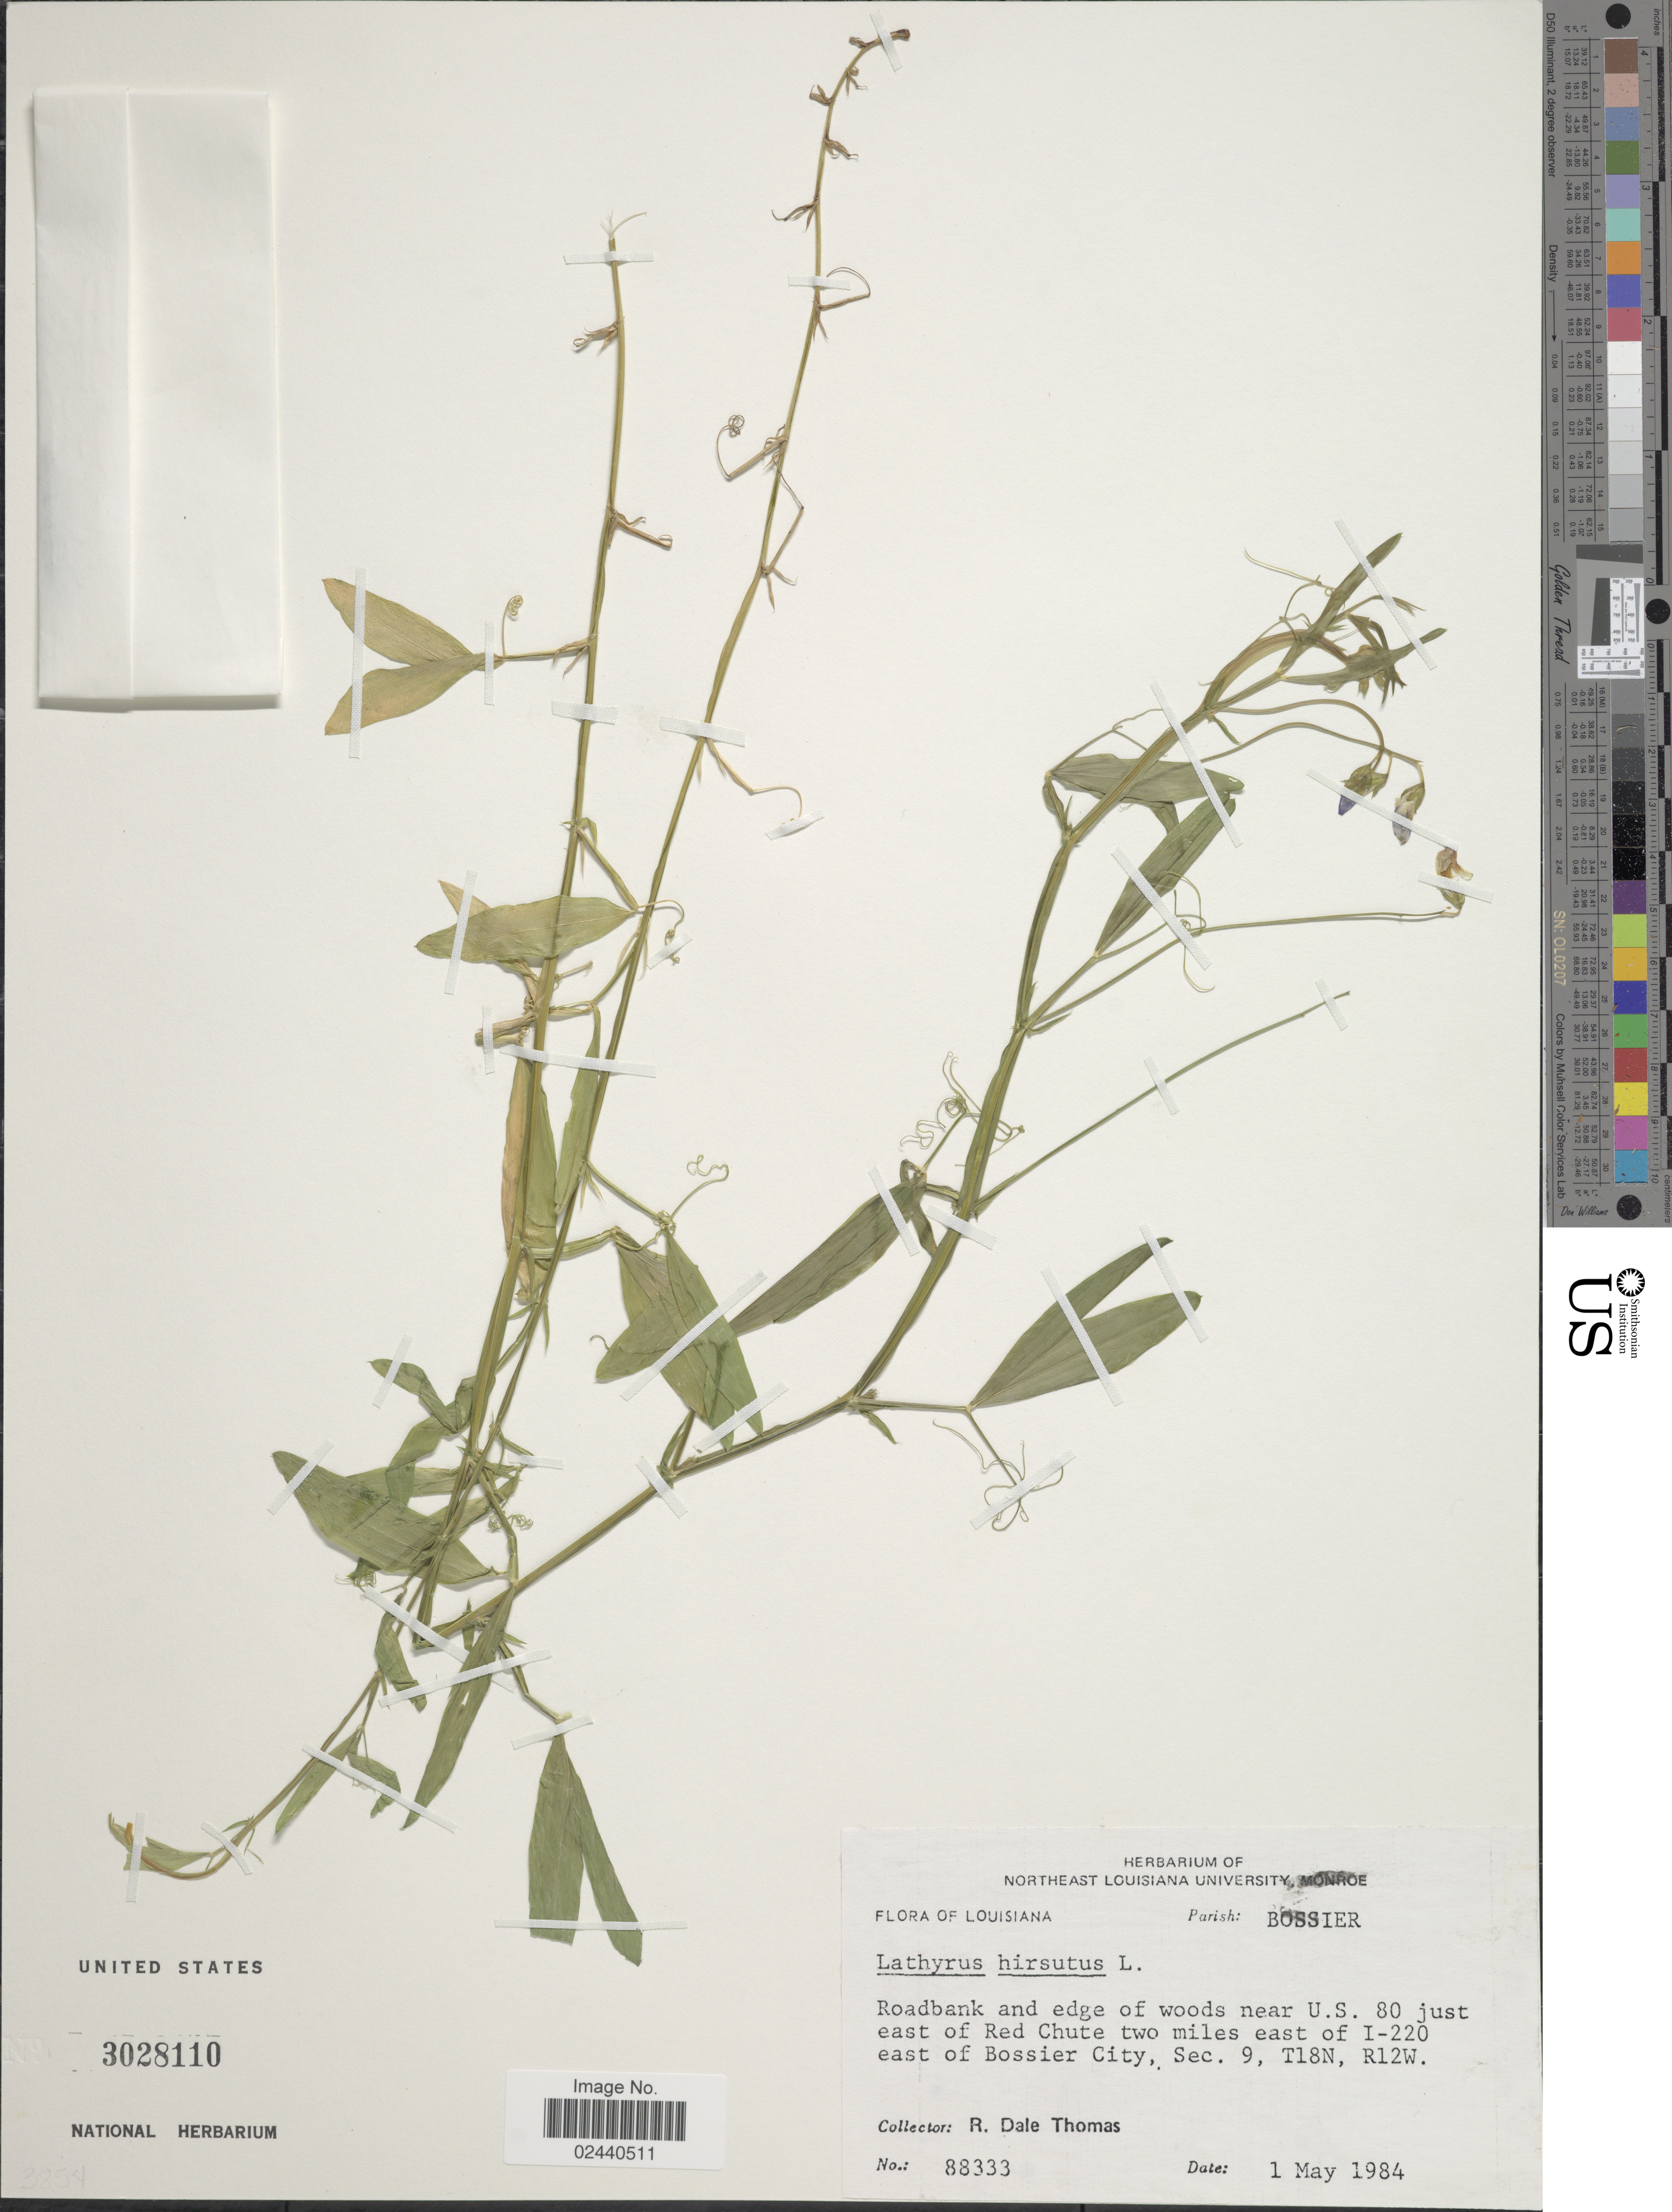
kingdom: Plantae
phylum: Tracheophyta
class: Magnoliopsida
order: Fabales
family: Fabaceae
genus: Lathyrus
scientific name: Lathyrus hirsutus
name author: L.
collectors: R. Thomas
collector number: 88333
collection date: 1984-05-01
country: United States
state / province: Louisiana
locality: Parish: Bossier. Roadbank and edge of woods near U.S. 80 just east of Red Chute two miles east of I-220 east of Bossier City, Sec. 9, T18N, R12W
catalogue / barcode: US 3028110